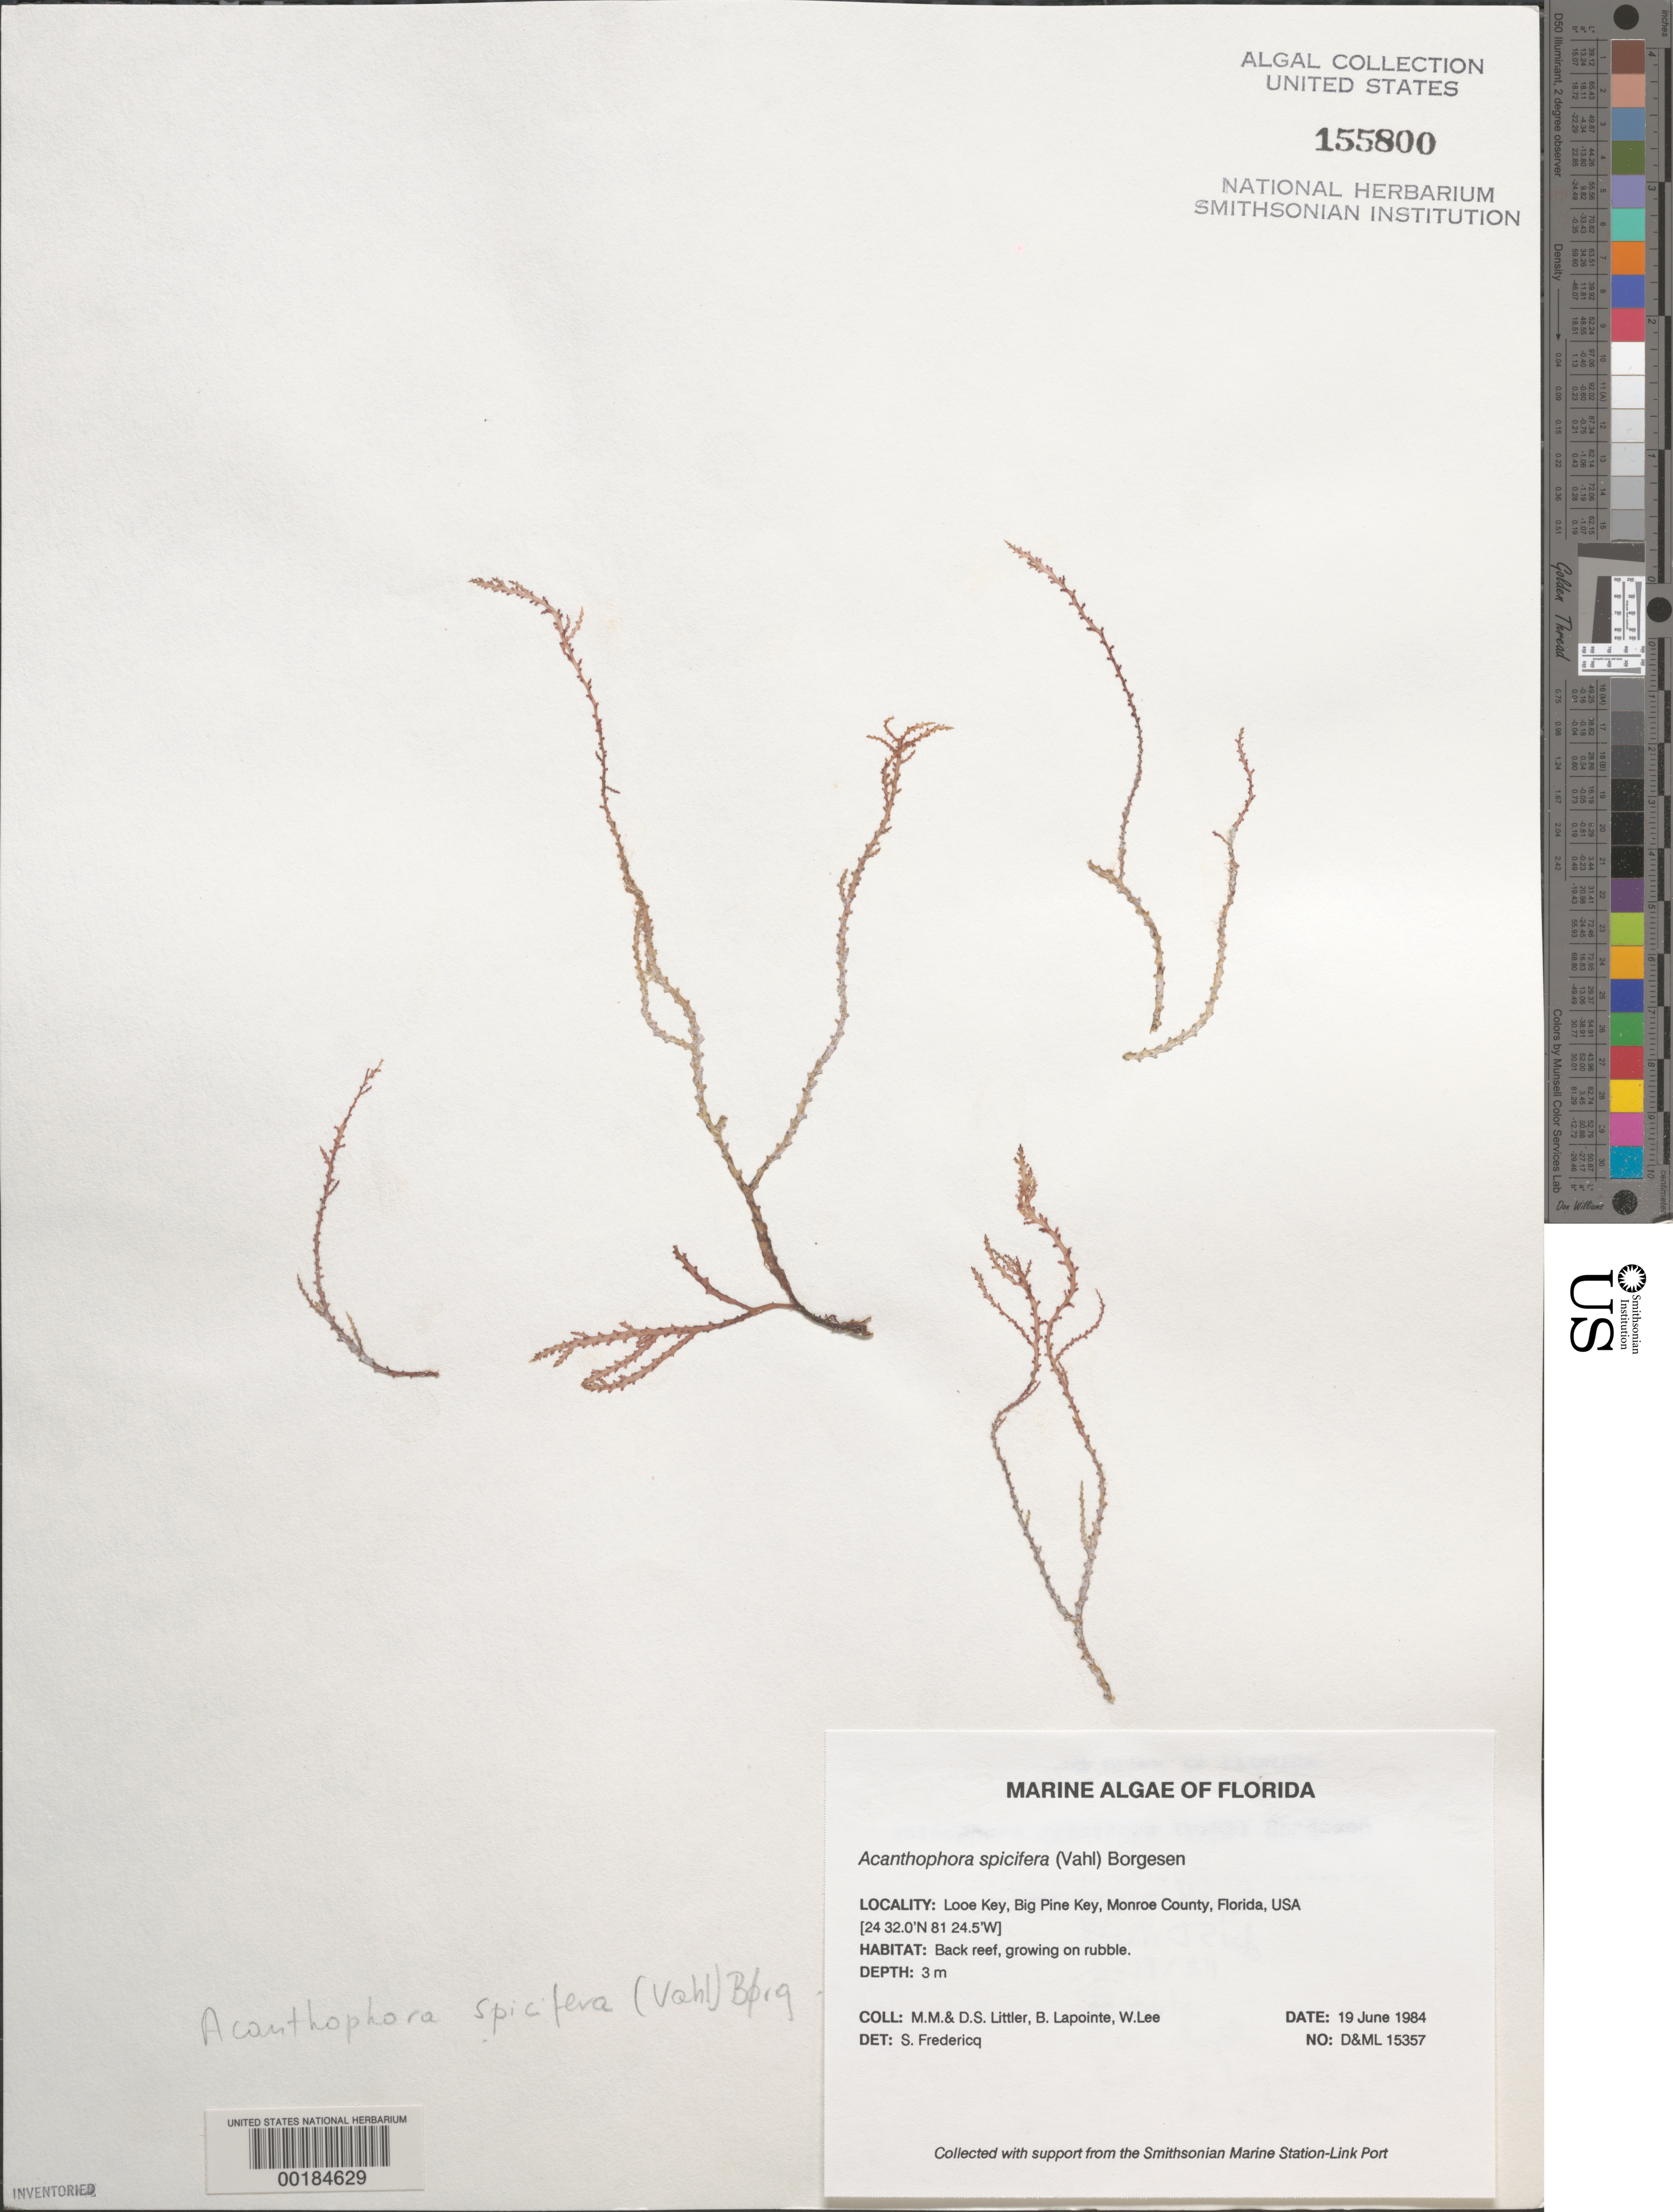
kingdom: Plantae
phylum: Rhodophyta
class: Florideophyceae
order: Ceramiales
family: Rhodomelaceae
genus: Acanthophora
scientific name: Acanthophora spicifera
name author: (Vahl) Børgesen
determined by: Fredericq, S.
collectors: M. M. Littler, D. S. Littler, B. Lapointe & W. Lee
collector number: D&ML 15357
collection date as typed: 19 Jun 1984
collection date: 1984-06-19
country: United States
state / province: Florida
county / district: Monroe County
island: Looe Key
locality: Looe Key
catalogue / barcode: US 155800